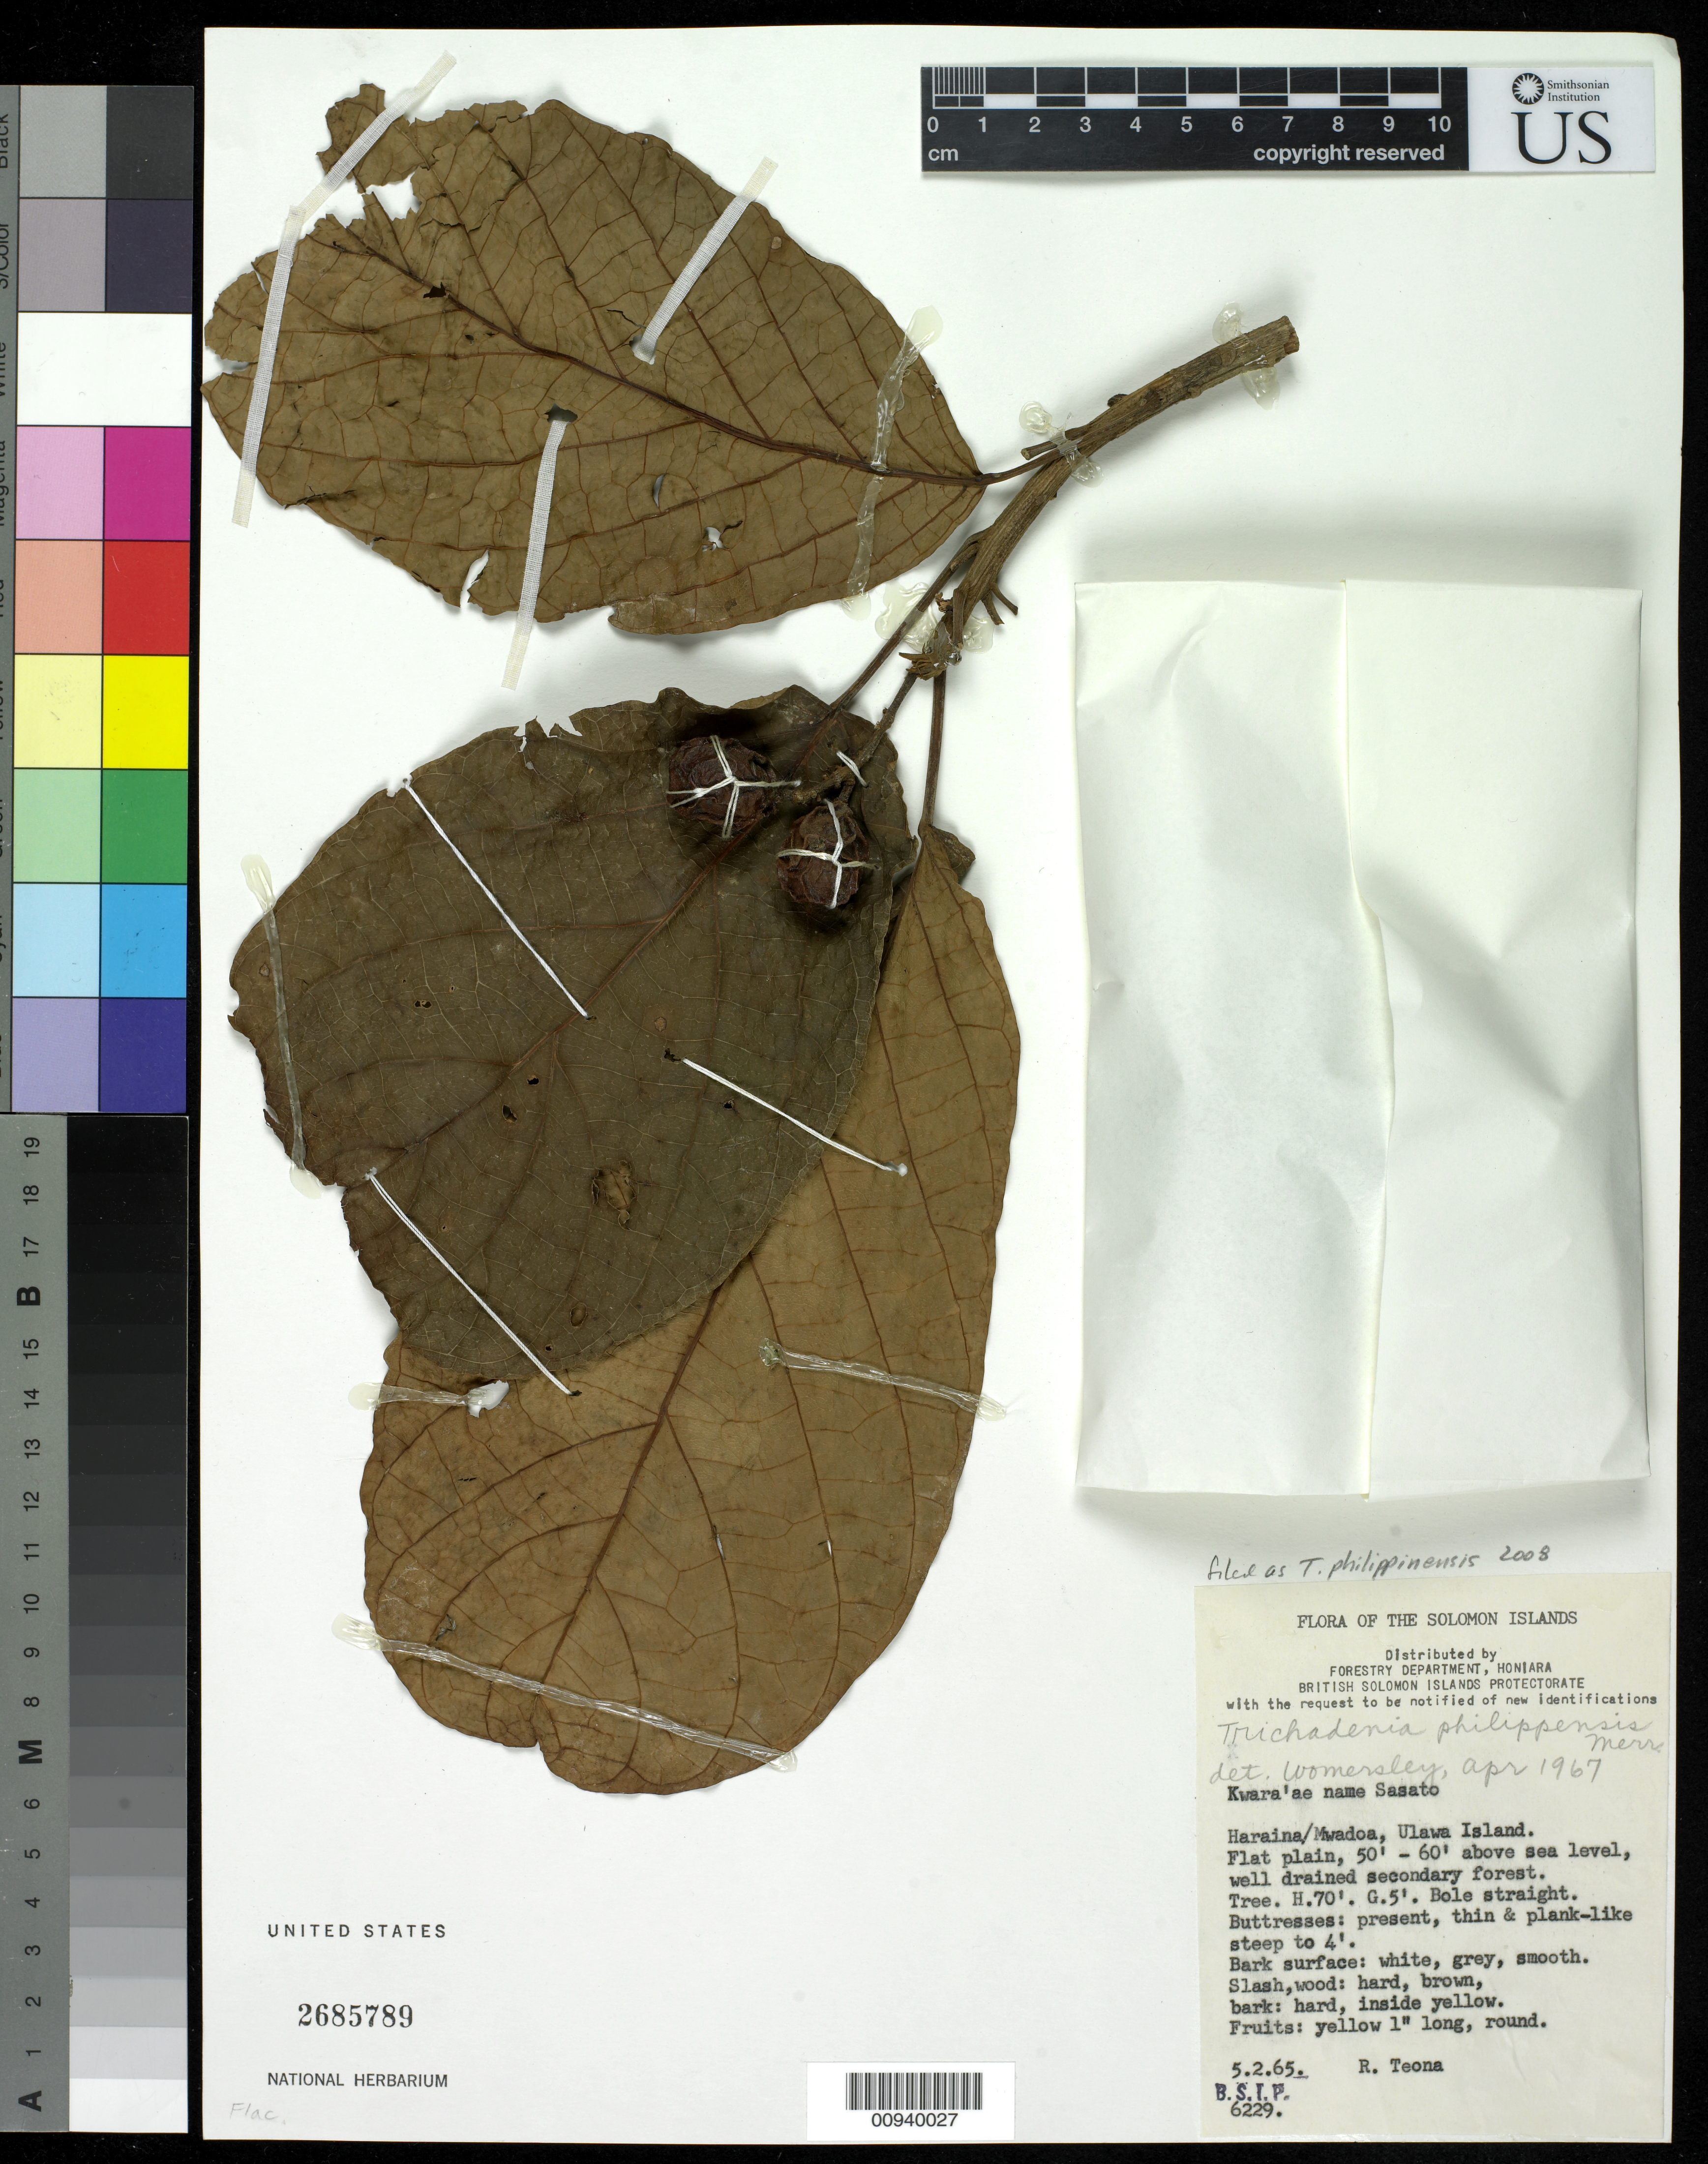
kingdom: Plantae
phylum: Tracheophyta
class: Magnoliopsida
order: Malpighiales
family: Achariaceae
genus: Trichadenia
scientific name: Trichadenia philippinensis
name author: Merr.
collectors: R. Teona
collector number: BSIP 6229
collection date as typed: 05 Feb 1965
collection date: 1965-02-05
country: Solomon Islands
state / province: Makira-Ulawa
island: Ulawa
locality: Haraina Mwadoa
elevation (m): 15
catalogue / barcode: US 2685789